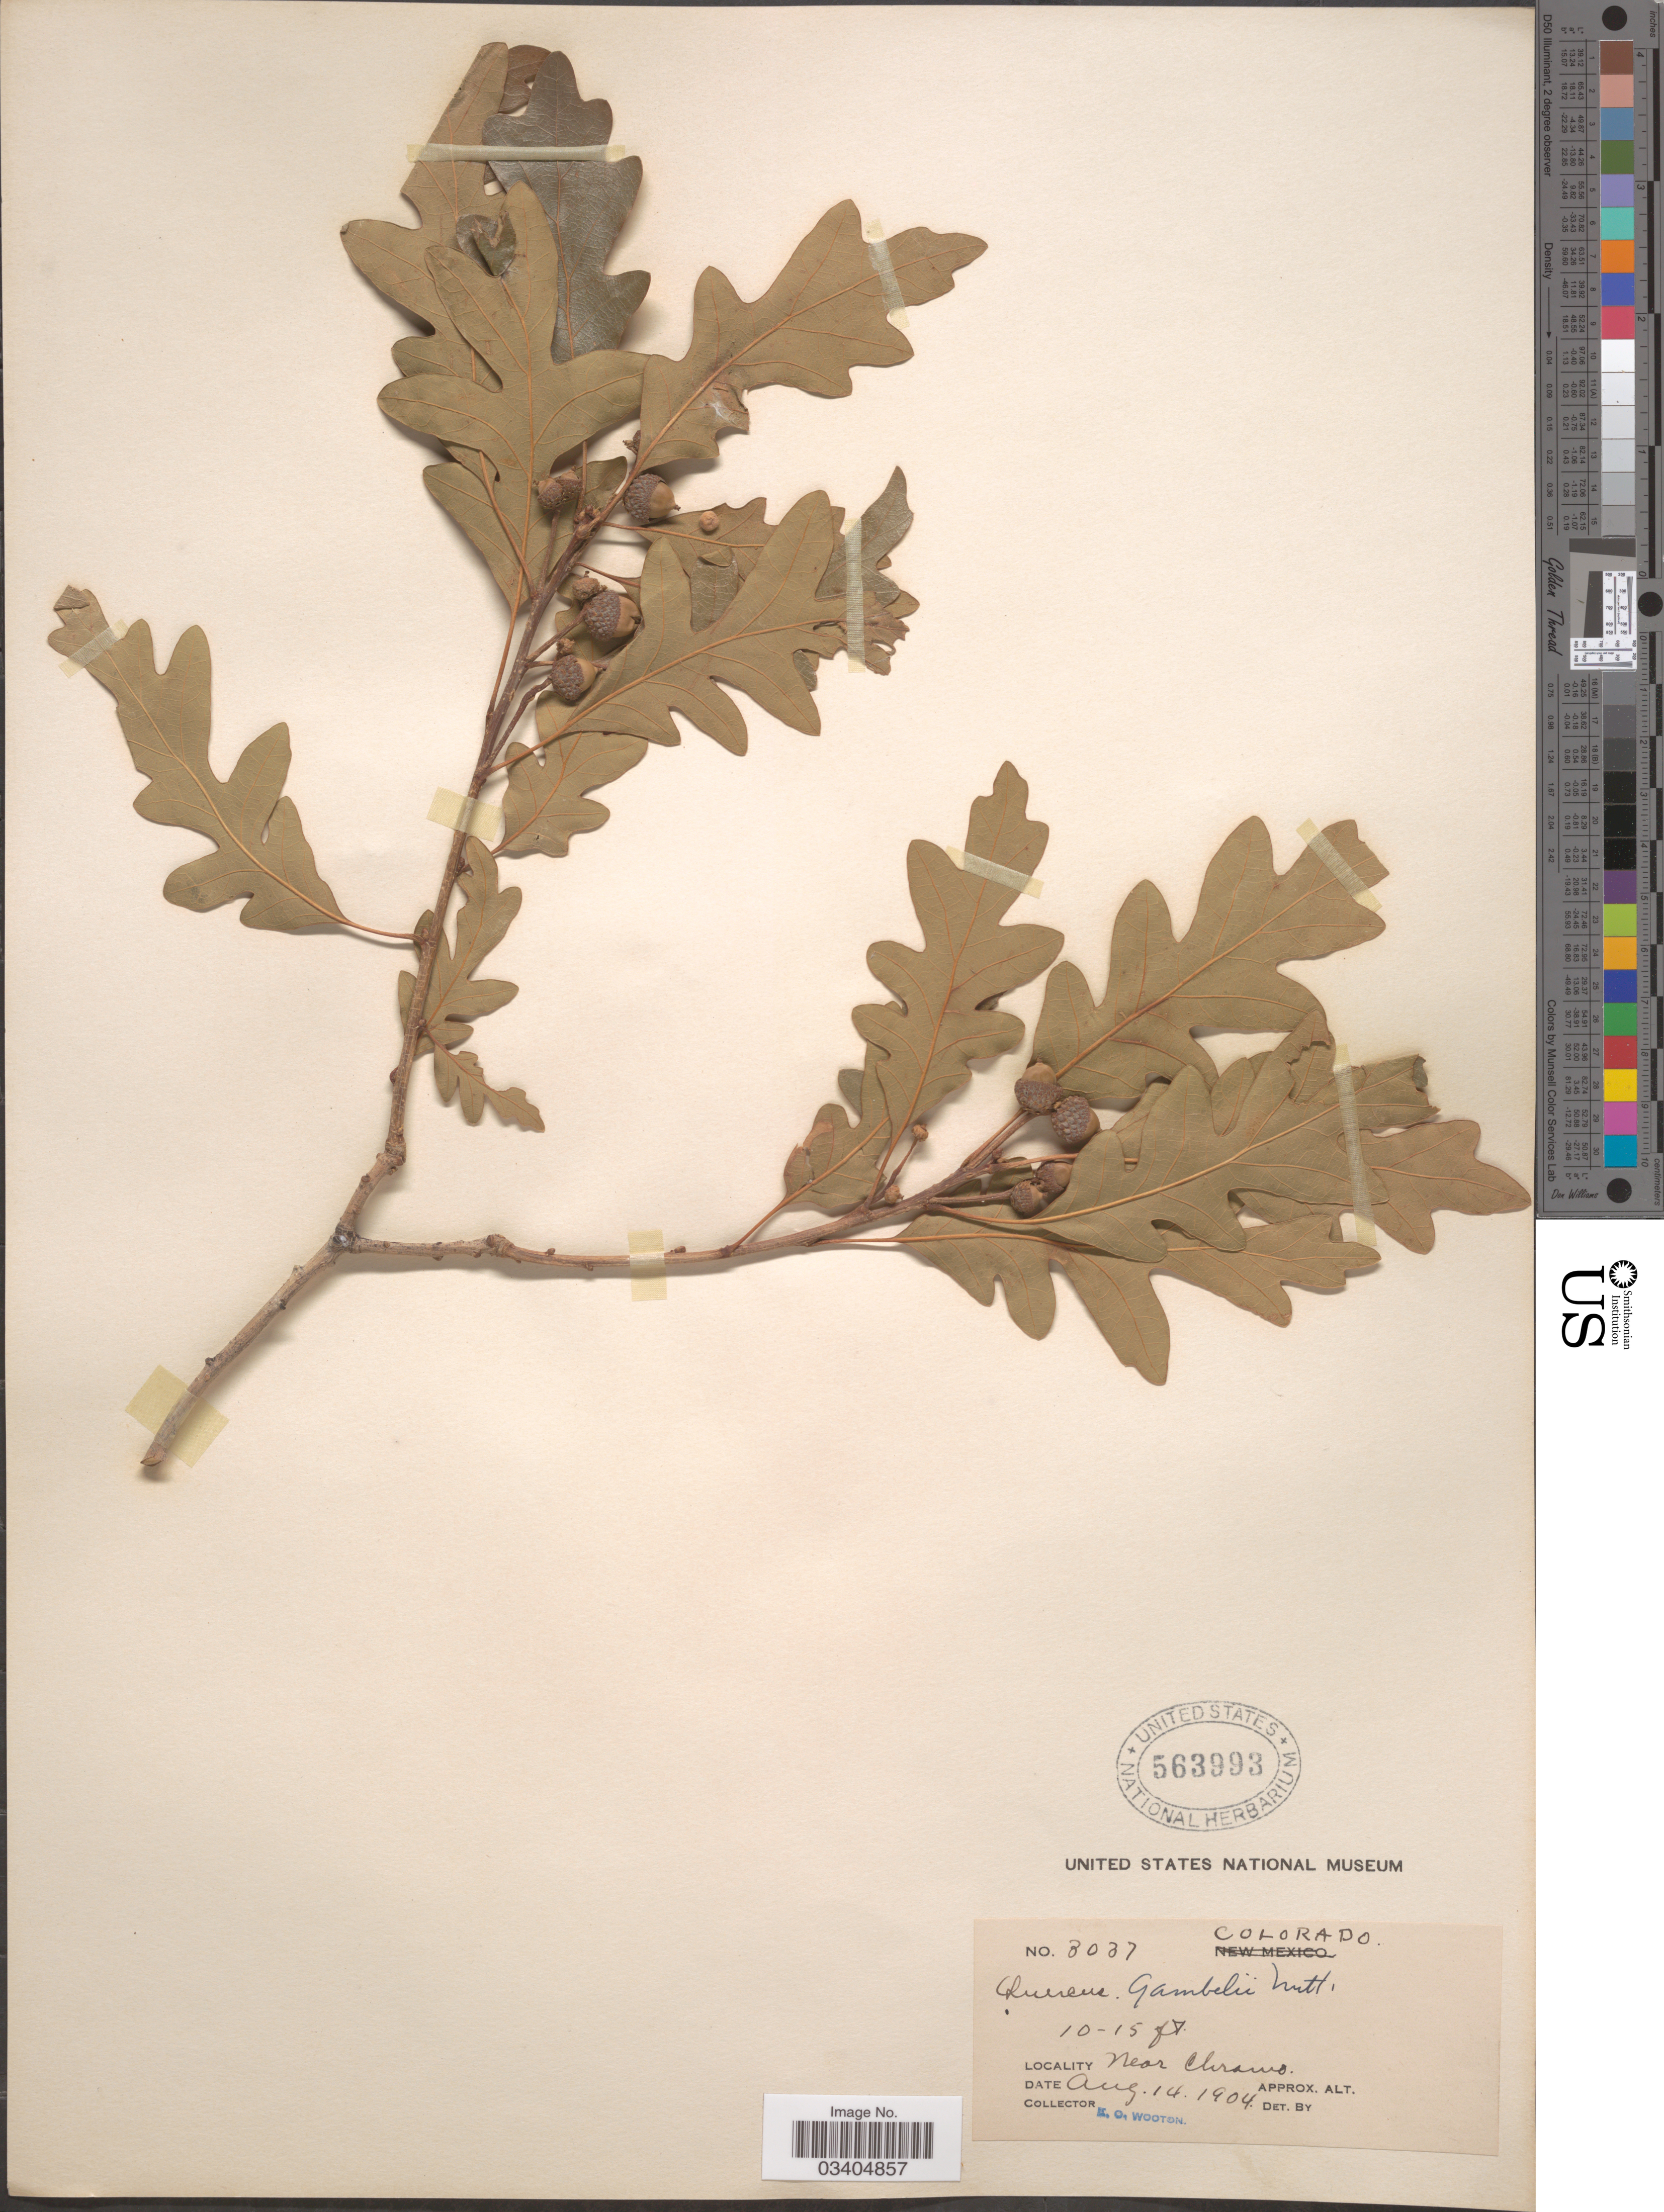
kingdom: Plantae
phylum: Tracheophyta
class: Magnoliopsida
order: Fagales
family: Fagaceae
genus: Quercus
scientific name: Quercus gambelii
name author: Nutt.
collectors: E. O. Wooton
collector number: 3037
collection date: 1904-08-14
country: United States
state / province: Colorado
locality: Near Chromo.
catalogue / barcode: US 563993